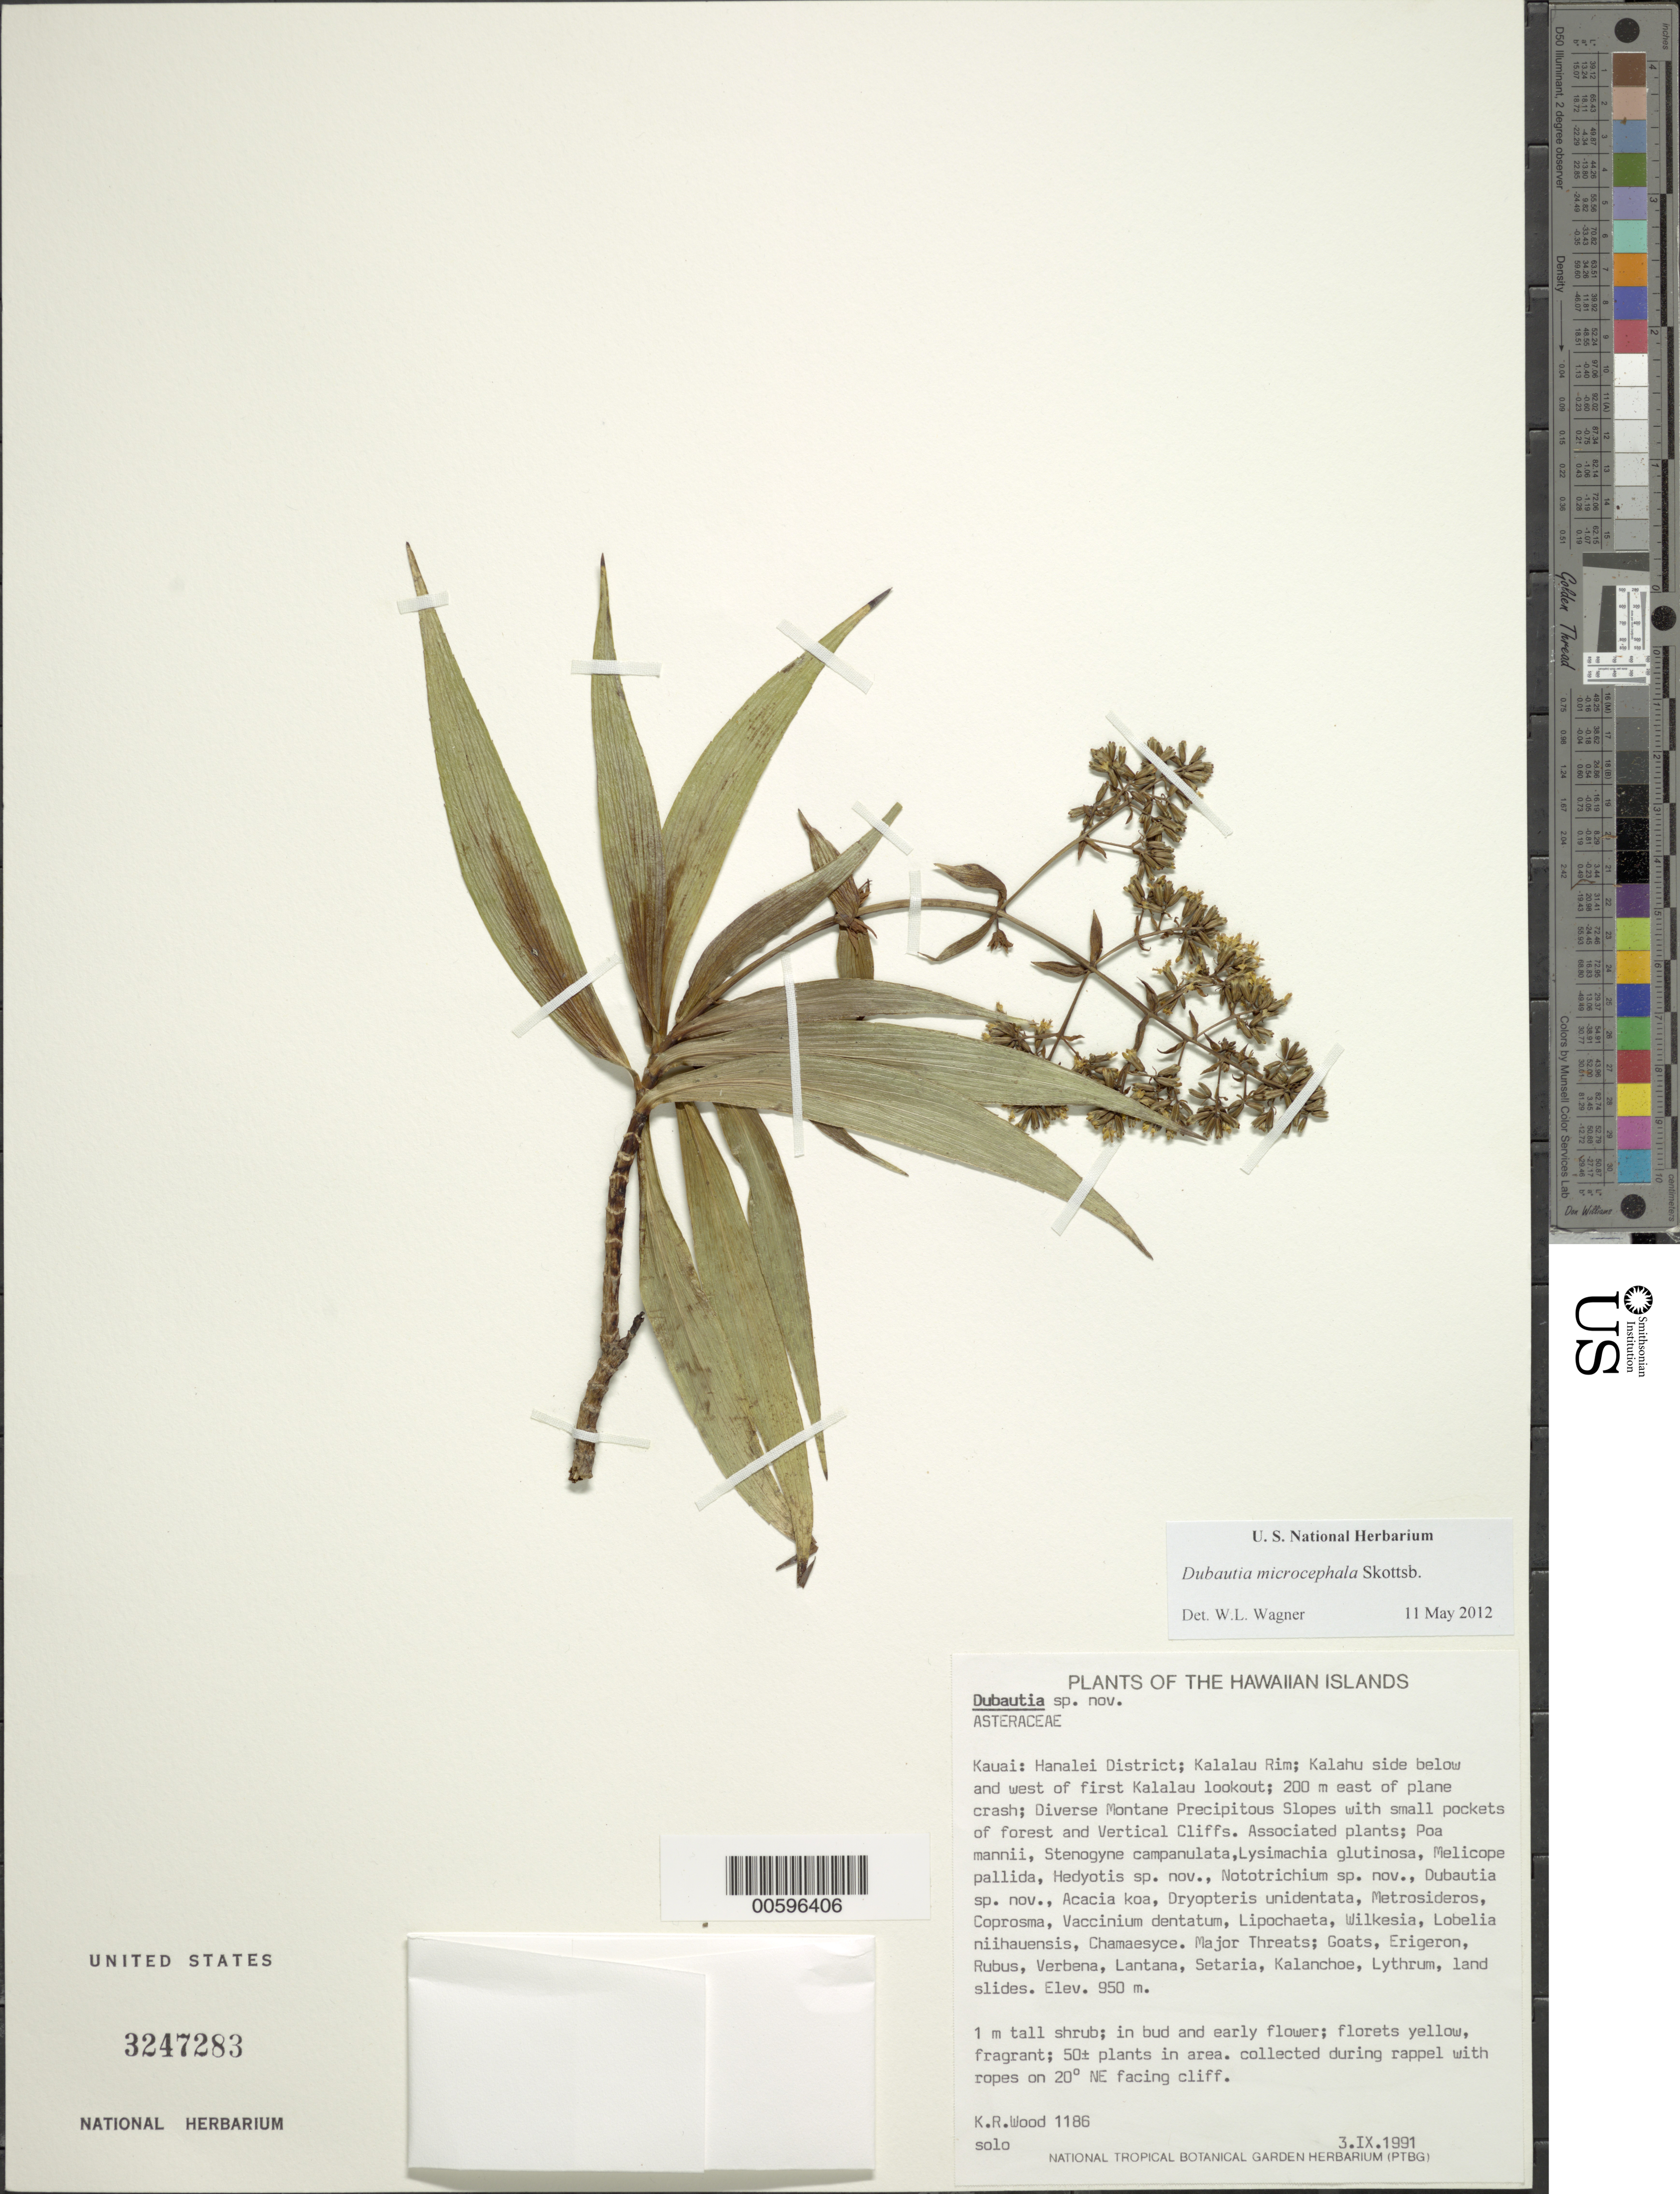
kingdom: Plantae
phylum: Tracheophyta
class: Magnoliopsida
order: Asterales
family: Asteraceae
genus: Dubautia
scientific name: Dubautia microcephala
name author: Skottsb.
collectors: K. R. Wood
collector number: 1186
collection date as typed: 3 Sep 1991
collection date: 1991-09-03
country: United States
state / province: Hawaii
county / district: Kauai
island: Kaua'i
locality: Hanalei Dist; Kalalau Rim; Kalahu side below and W of first Kalalau lookout; 200 m E of plane crash.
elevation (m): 950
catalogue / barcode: US 3247283